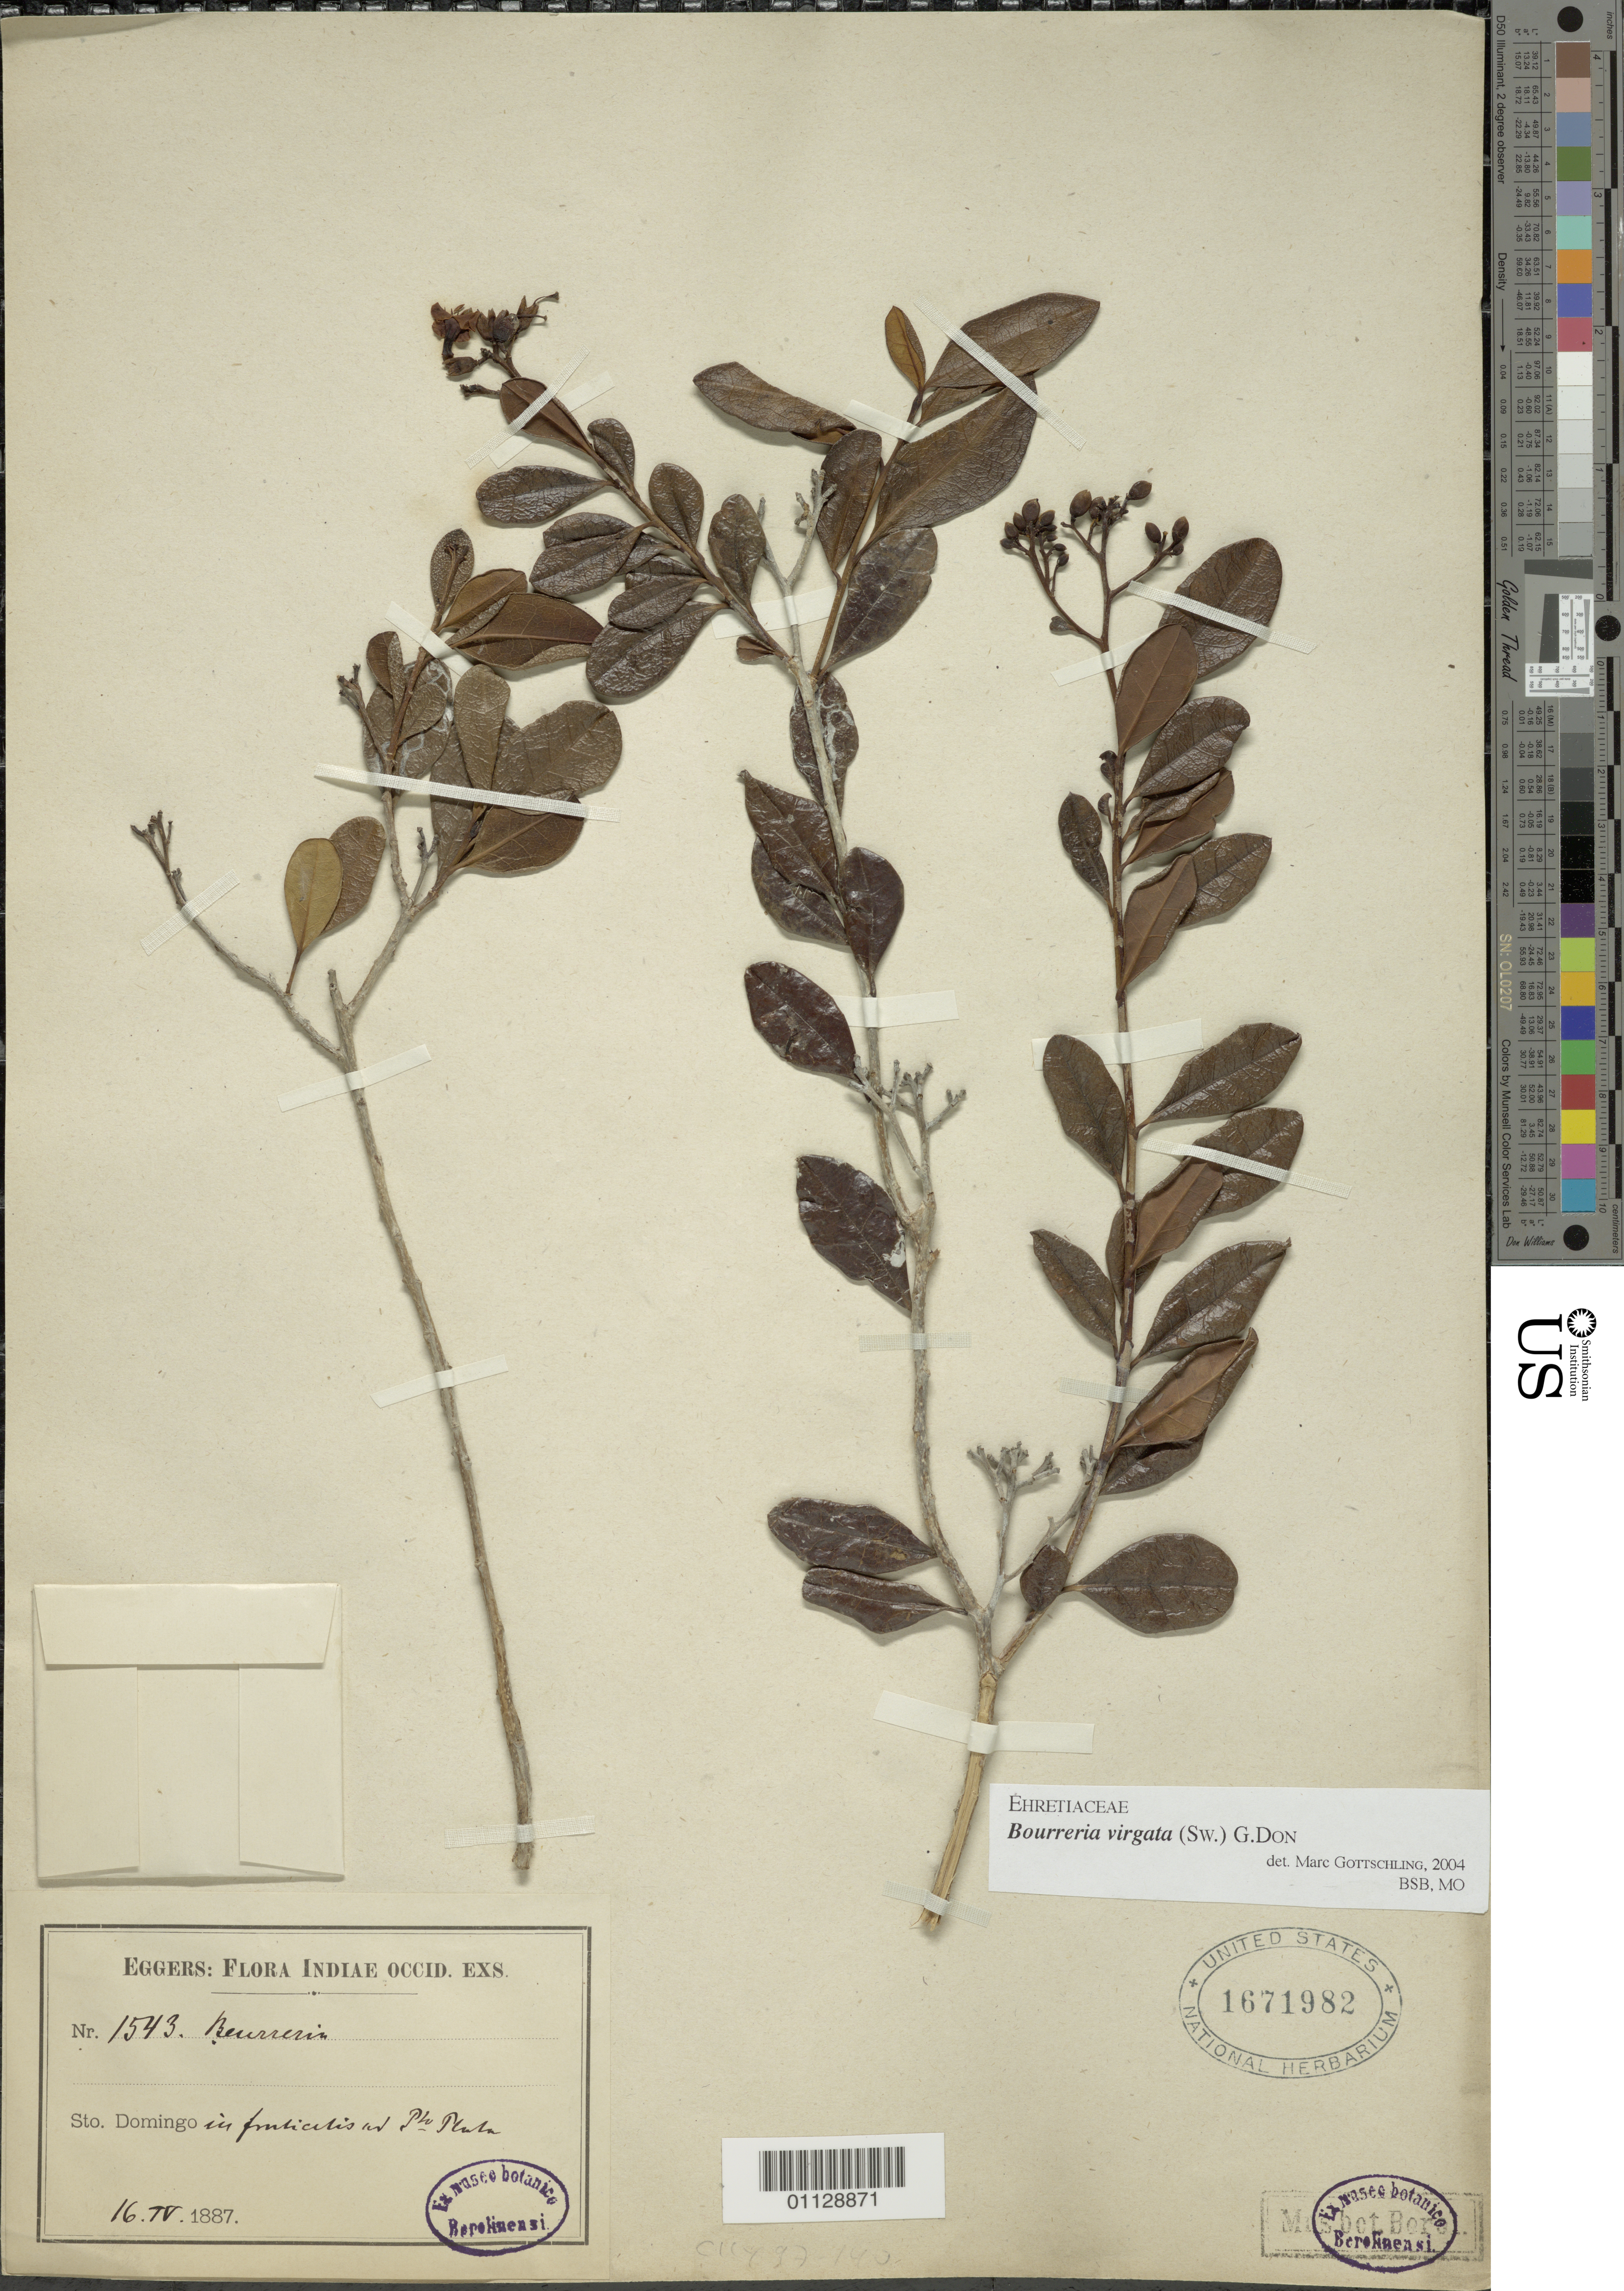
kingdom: Plantae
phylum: Tracheophyta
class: Magnoliopsida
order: Boraginales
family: Ehretiaceae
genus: Bourreria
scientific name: Bourreria virgata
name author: (Sw.) G. Don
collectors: -. Eggers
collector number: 1543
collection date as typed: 16 Apr 1887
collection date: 1887-04-16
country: Dominican Republic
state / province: Santo Domingo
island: Hispaniola I.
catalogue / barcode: US 1671982